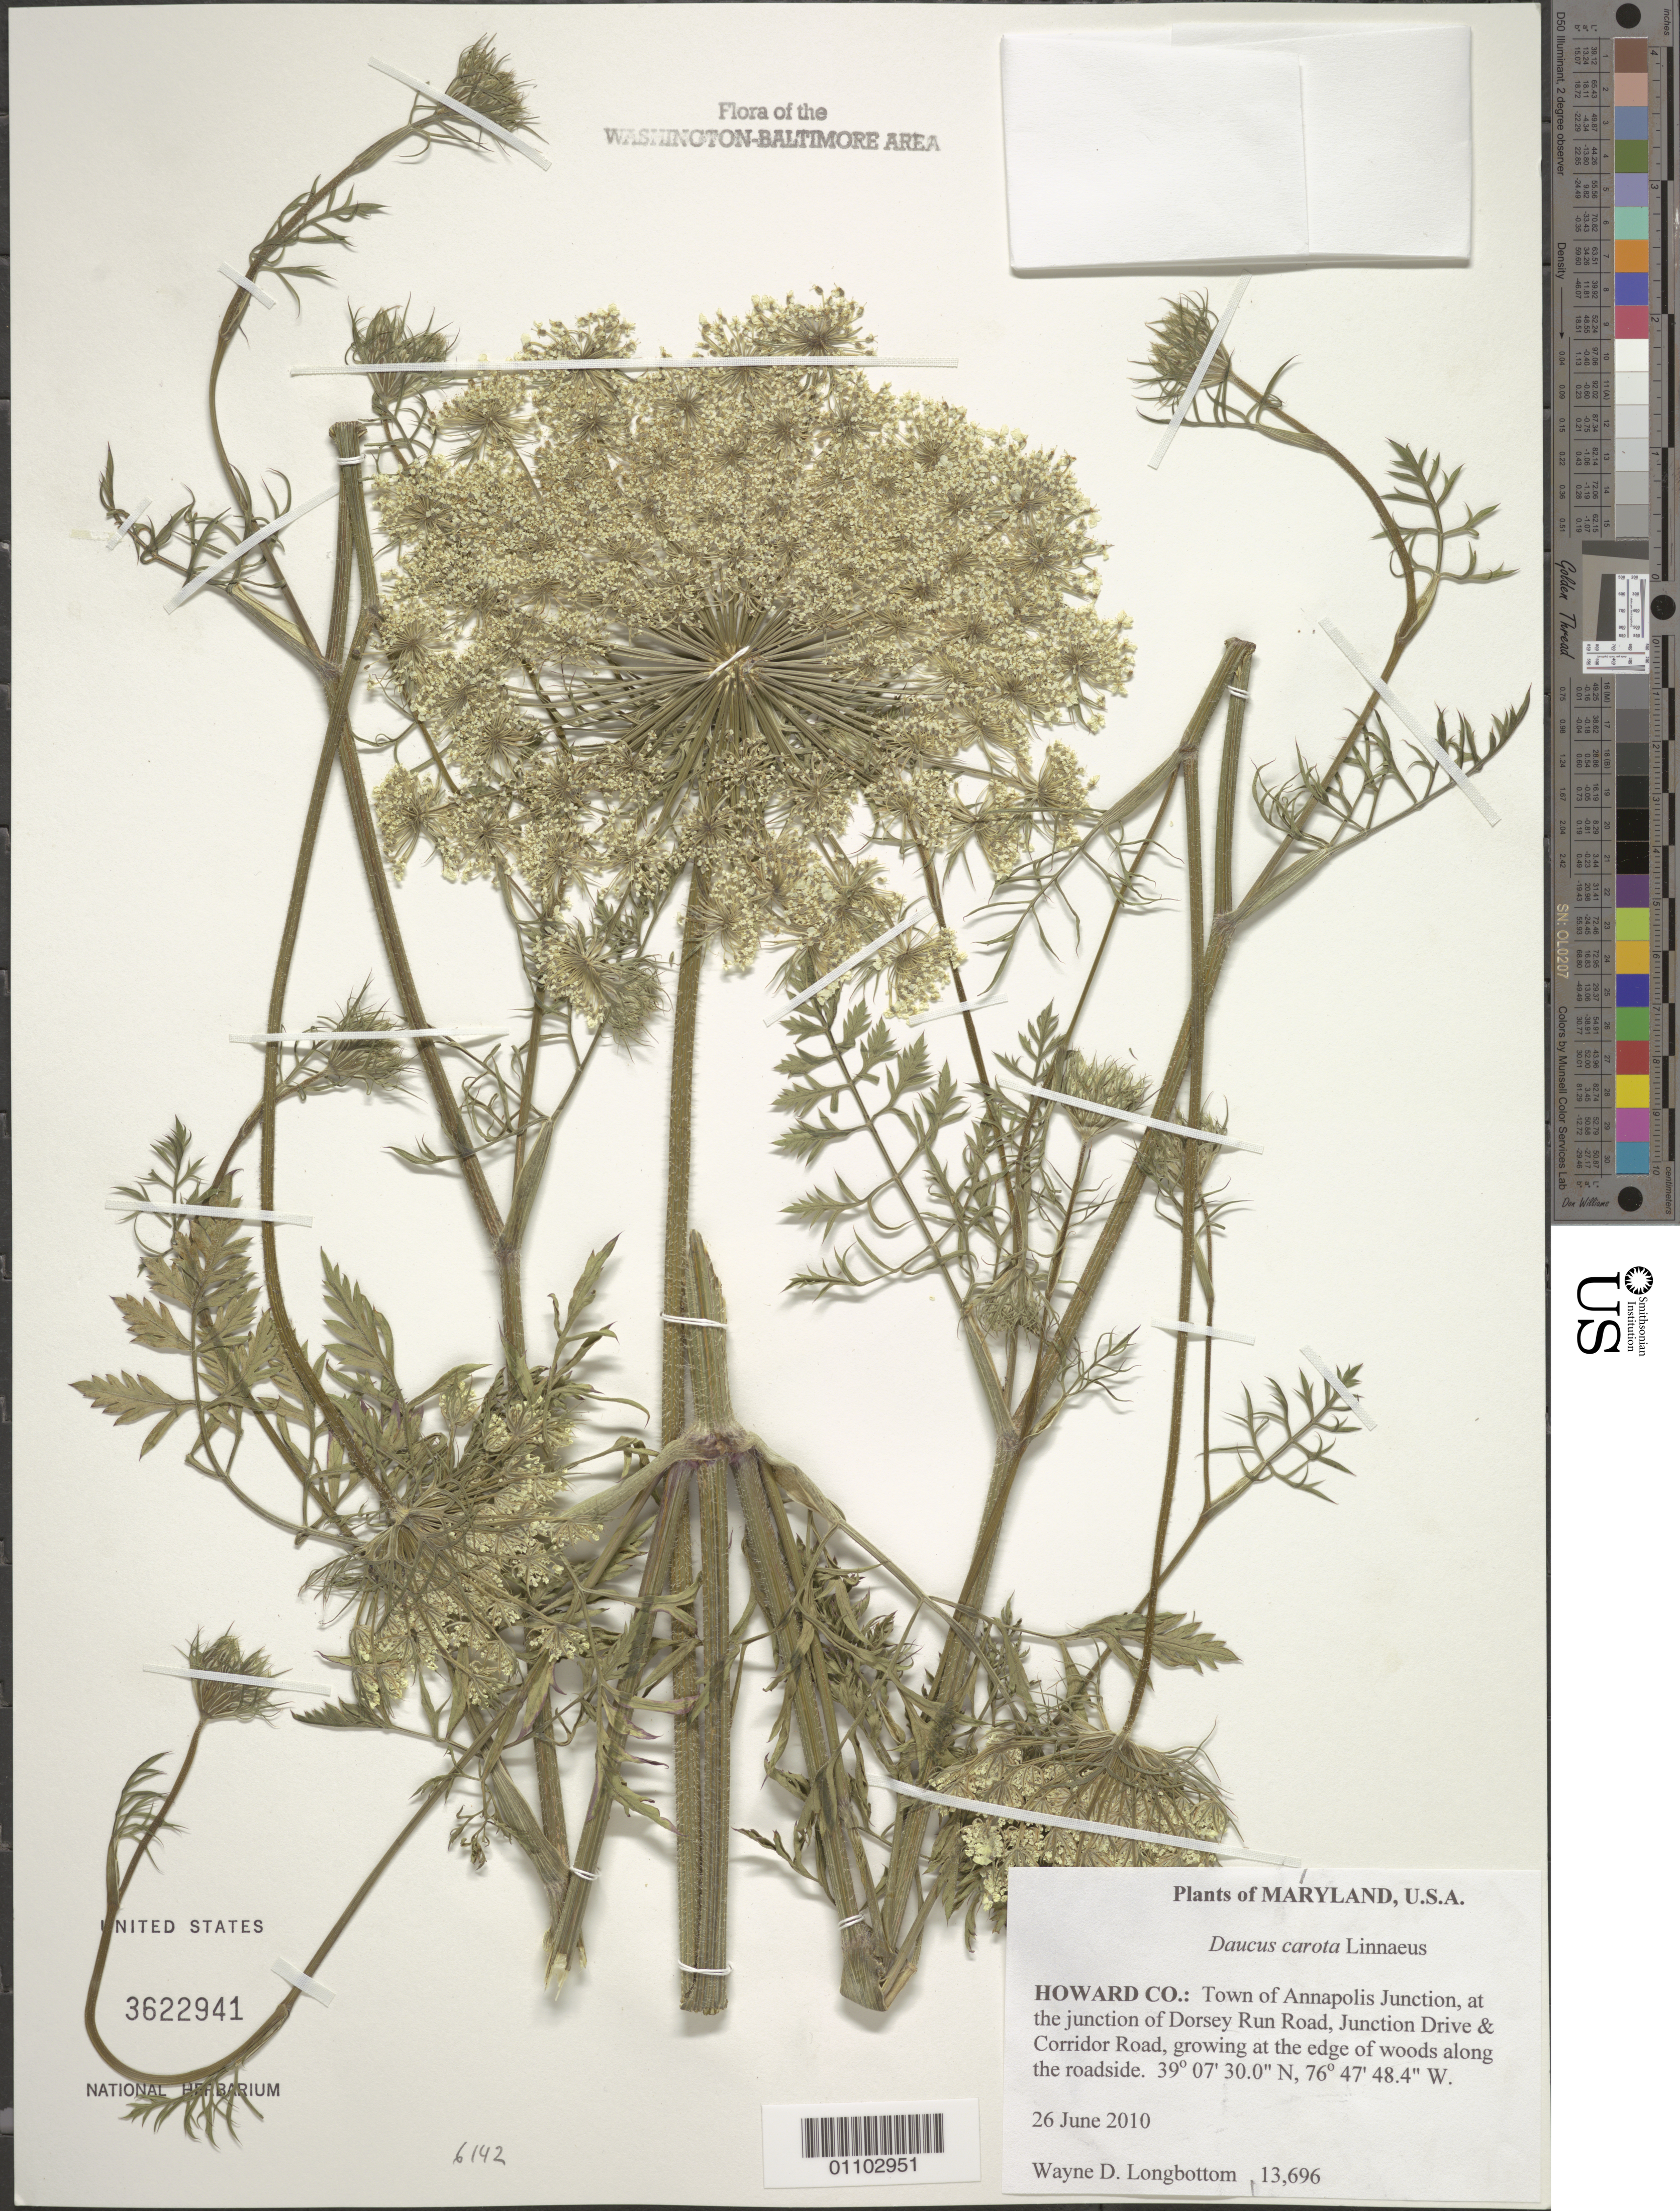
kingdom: Plantae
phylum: Tracheophyta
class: Magnoliopsida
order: Apiales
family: Apiaceae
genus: Daucus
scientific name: Daucus carota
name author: L.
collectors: W. D. Longbottom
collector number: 13696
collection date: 2010-06-26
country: United States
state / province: Maryland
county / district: Howard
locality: Town of Annapolis Junction, at the junction of Dorsey Run Road, Junction Drive & Corridor Road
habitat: Growing at the edge of woods along the roadside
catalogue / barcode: US 3622941